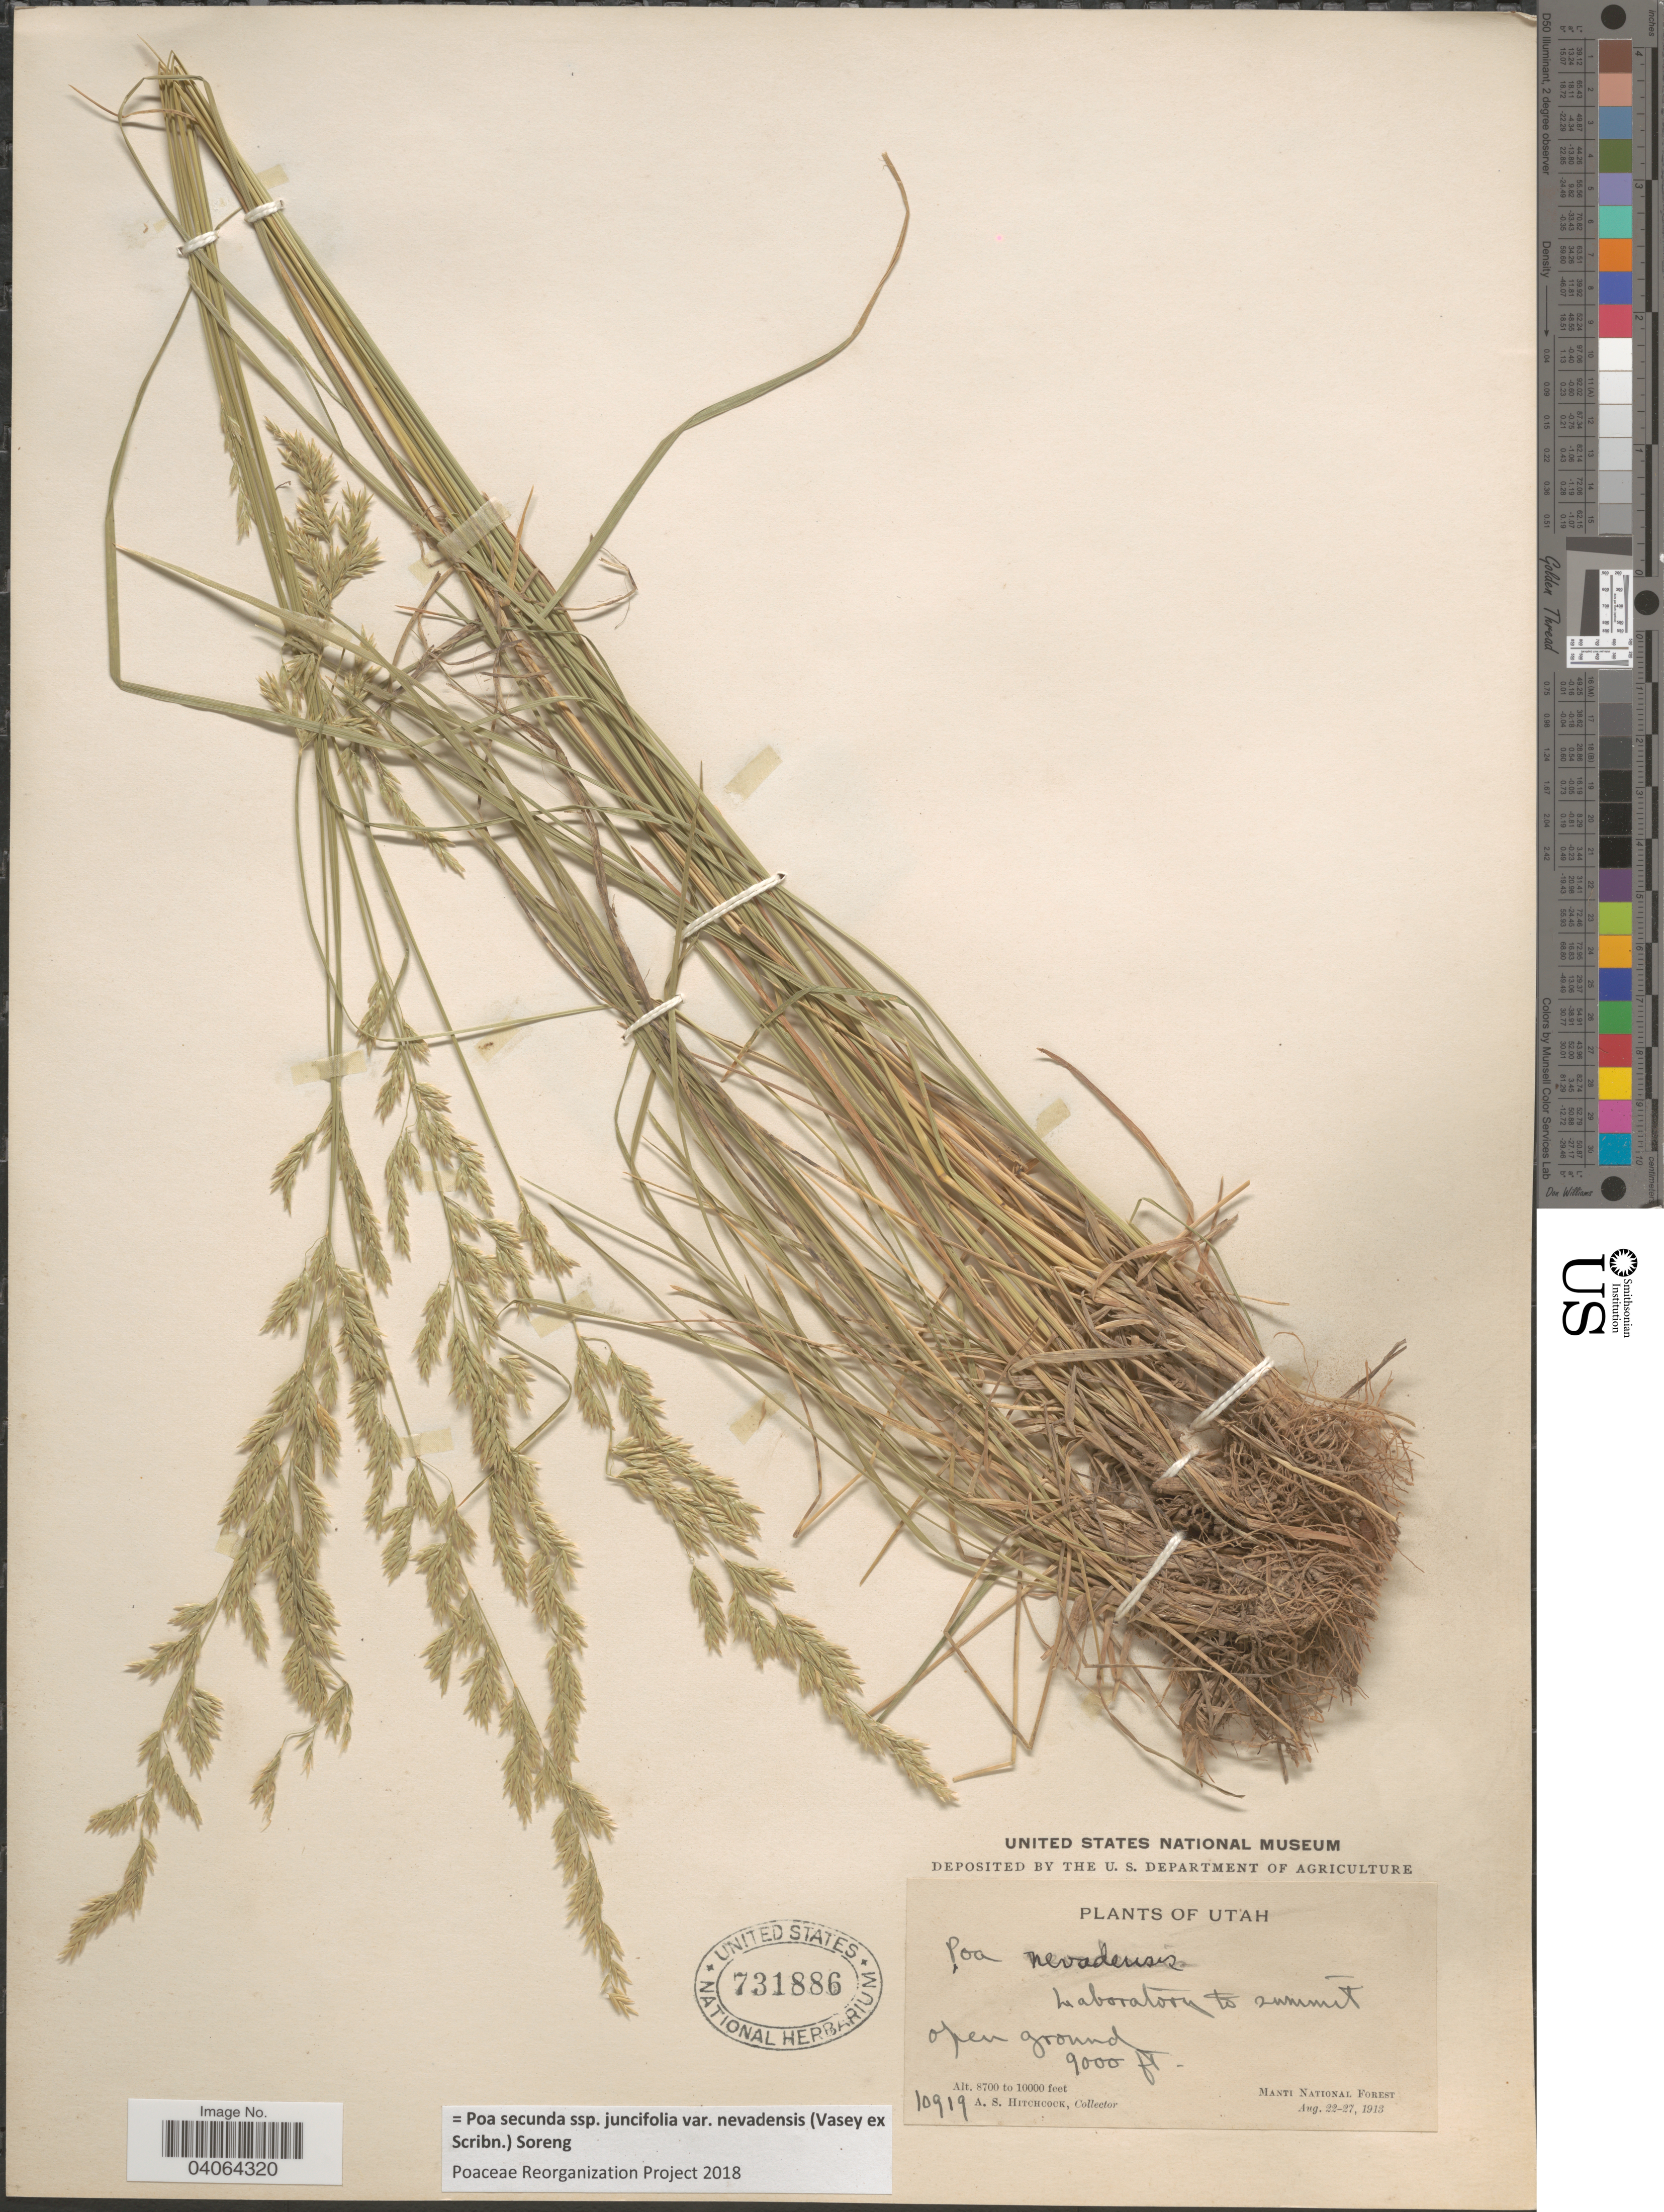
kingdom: Plantae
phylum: Tracheophyta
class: Liliopsida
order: Poales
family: Poaceae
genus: Poa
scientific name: Poa secunda subsp. juncifolia var. nevadensis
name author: (Vasey ex Scribn.) Soreng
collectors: A. S. Hitchcock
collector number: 10919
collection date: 1913-08-22/1913-08-27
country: United States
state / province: Utah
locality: Laboratory to summit. Manti National Forest.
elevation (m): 2743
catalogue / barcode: US 731886